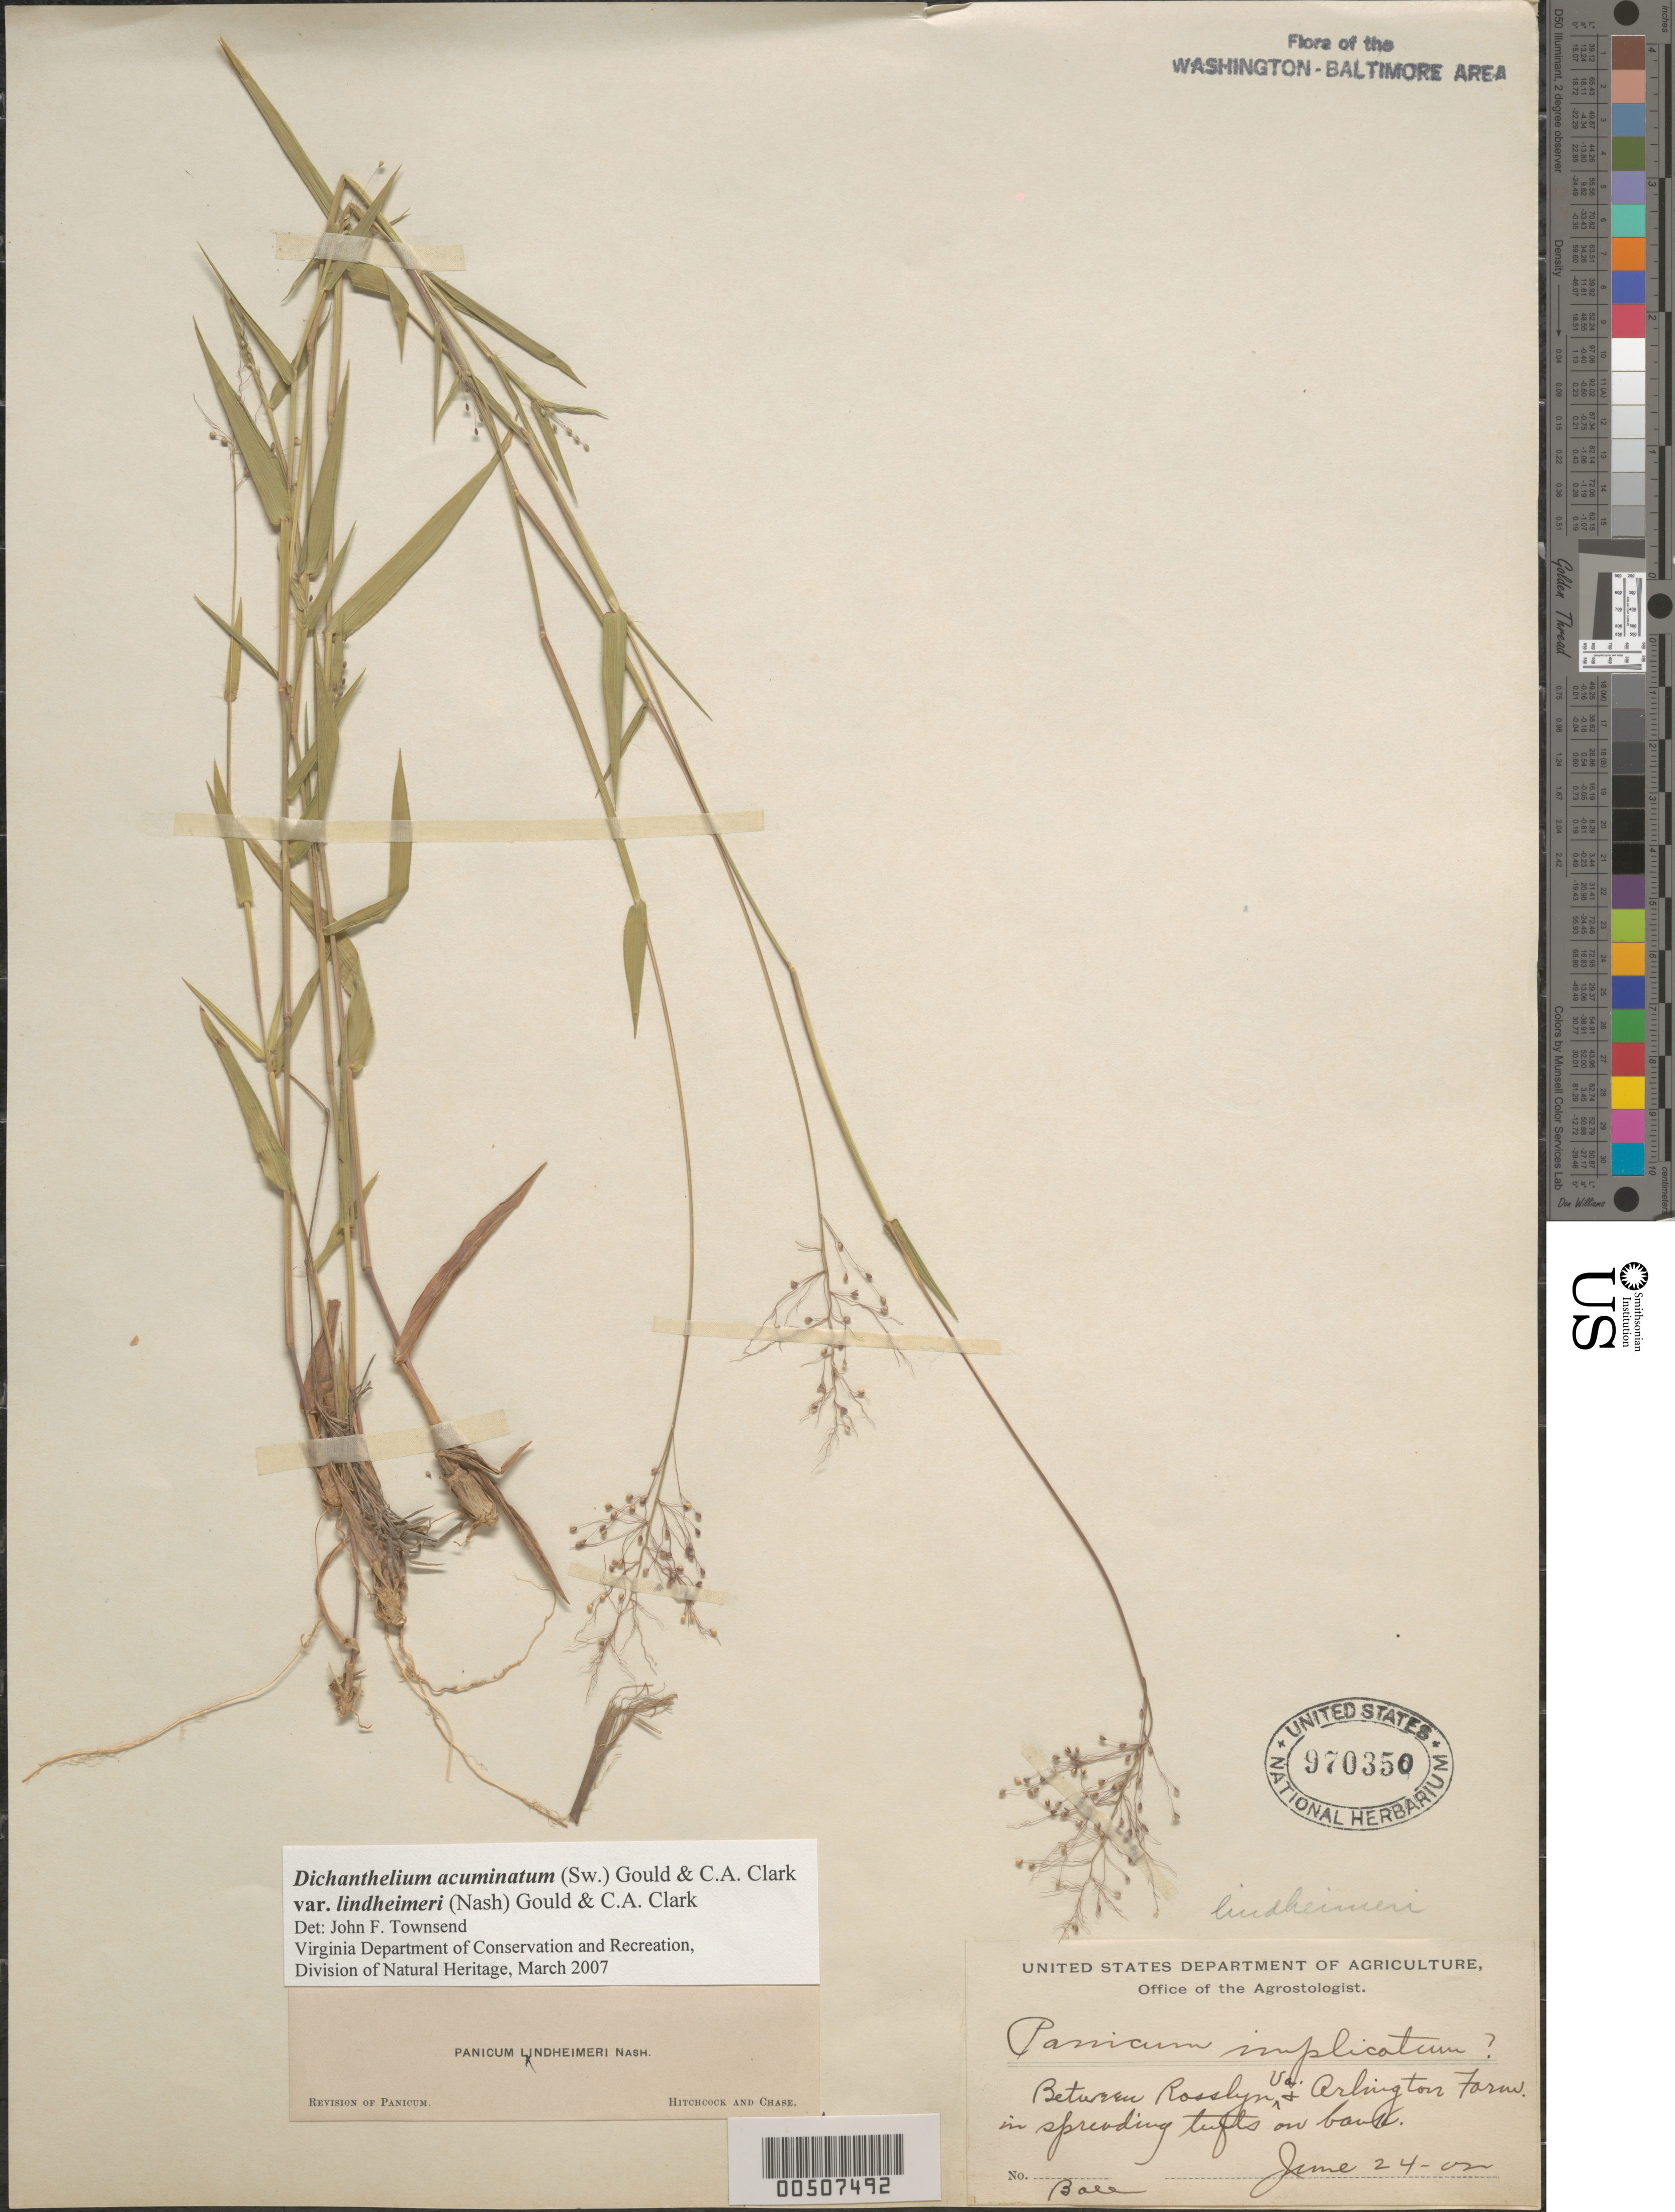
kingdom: Plantae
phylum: Tracheophyta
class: Liliopsida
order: Poales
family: Poaceae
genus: Dichanthelium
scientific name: Dichanthelium acuminatum var. lindheimeri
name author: (Nash) Gould & C.A. Clark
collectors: -- Ball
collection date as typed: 24 Jun 1902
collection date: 1902-06-24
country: United States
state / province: Virginia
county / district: Arlington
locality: Between Rosslyn and Arlington Farm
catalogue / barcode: US 970350